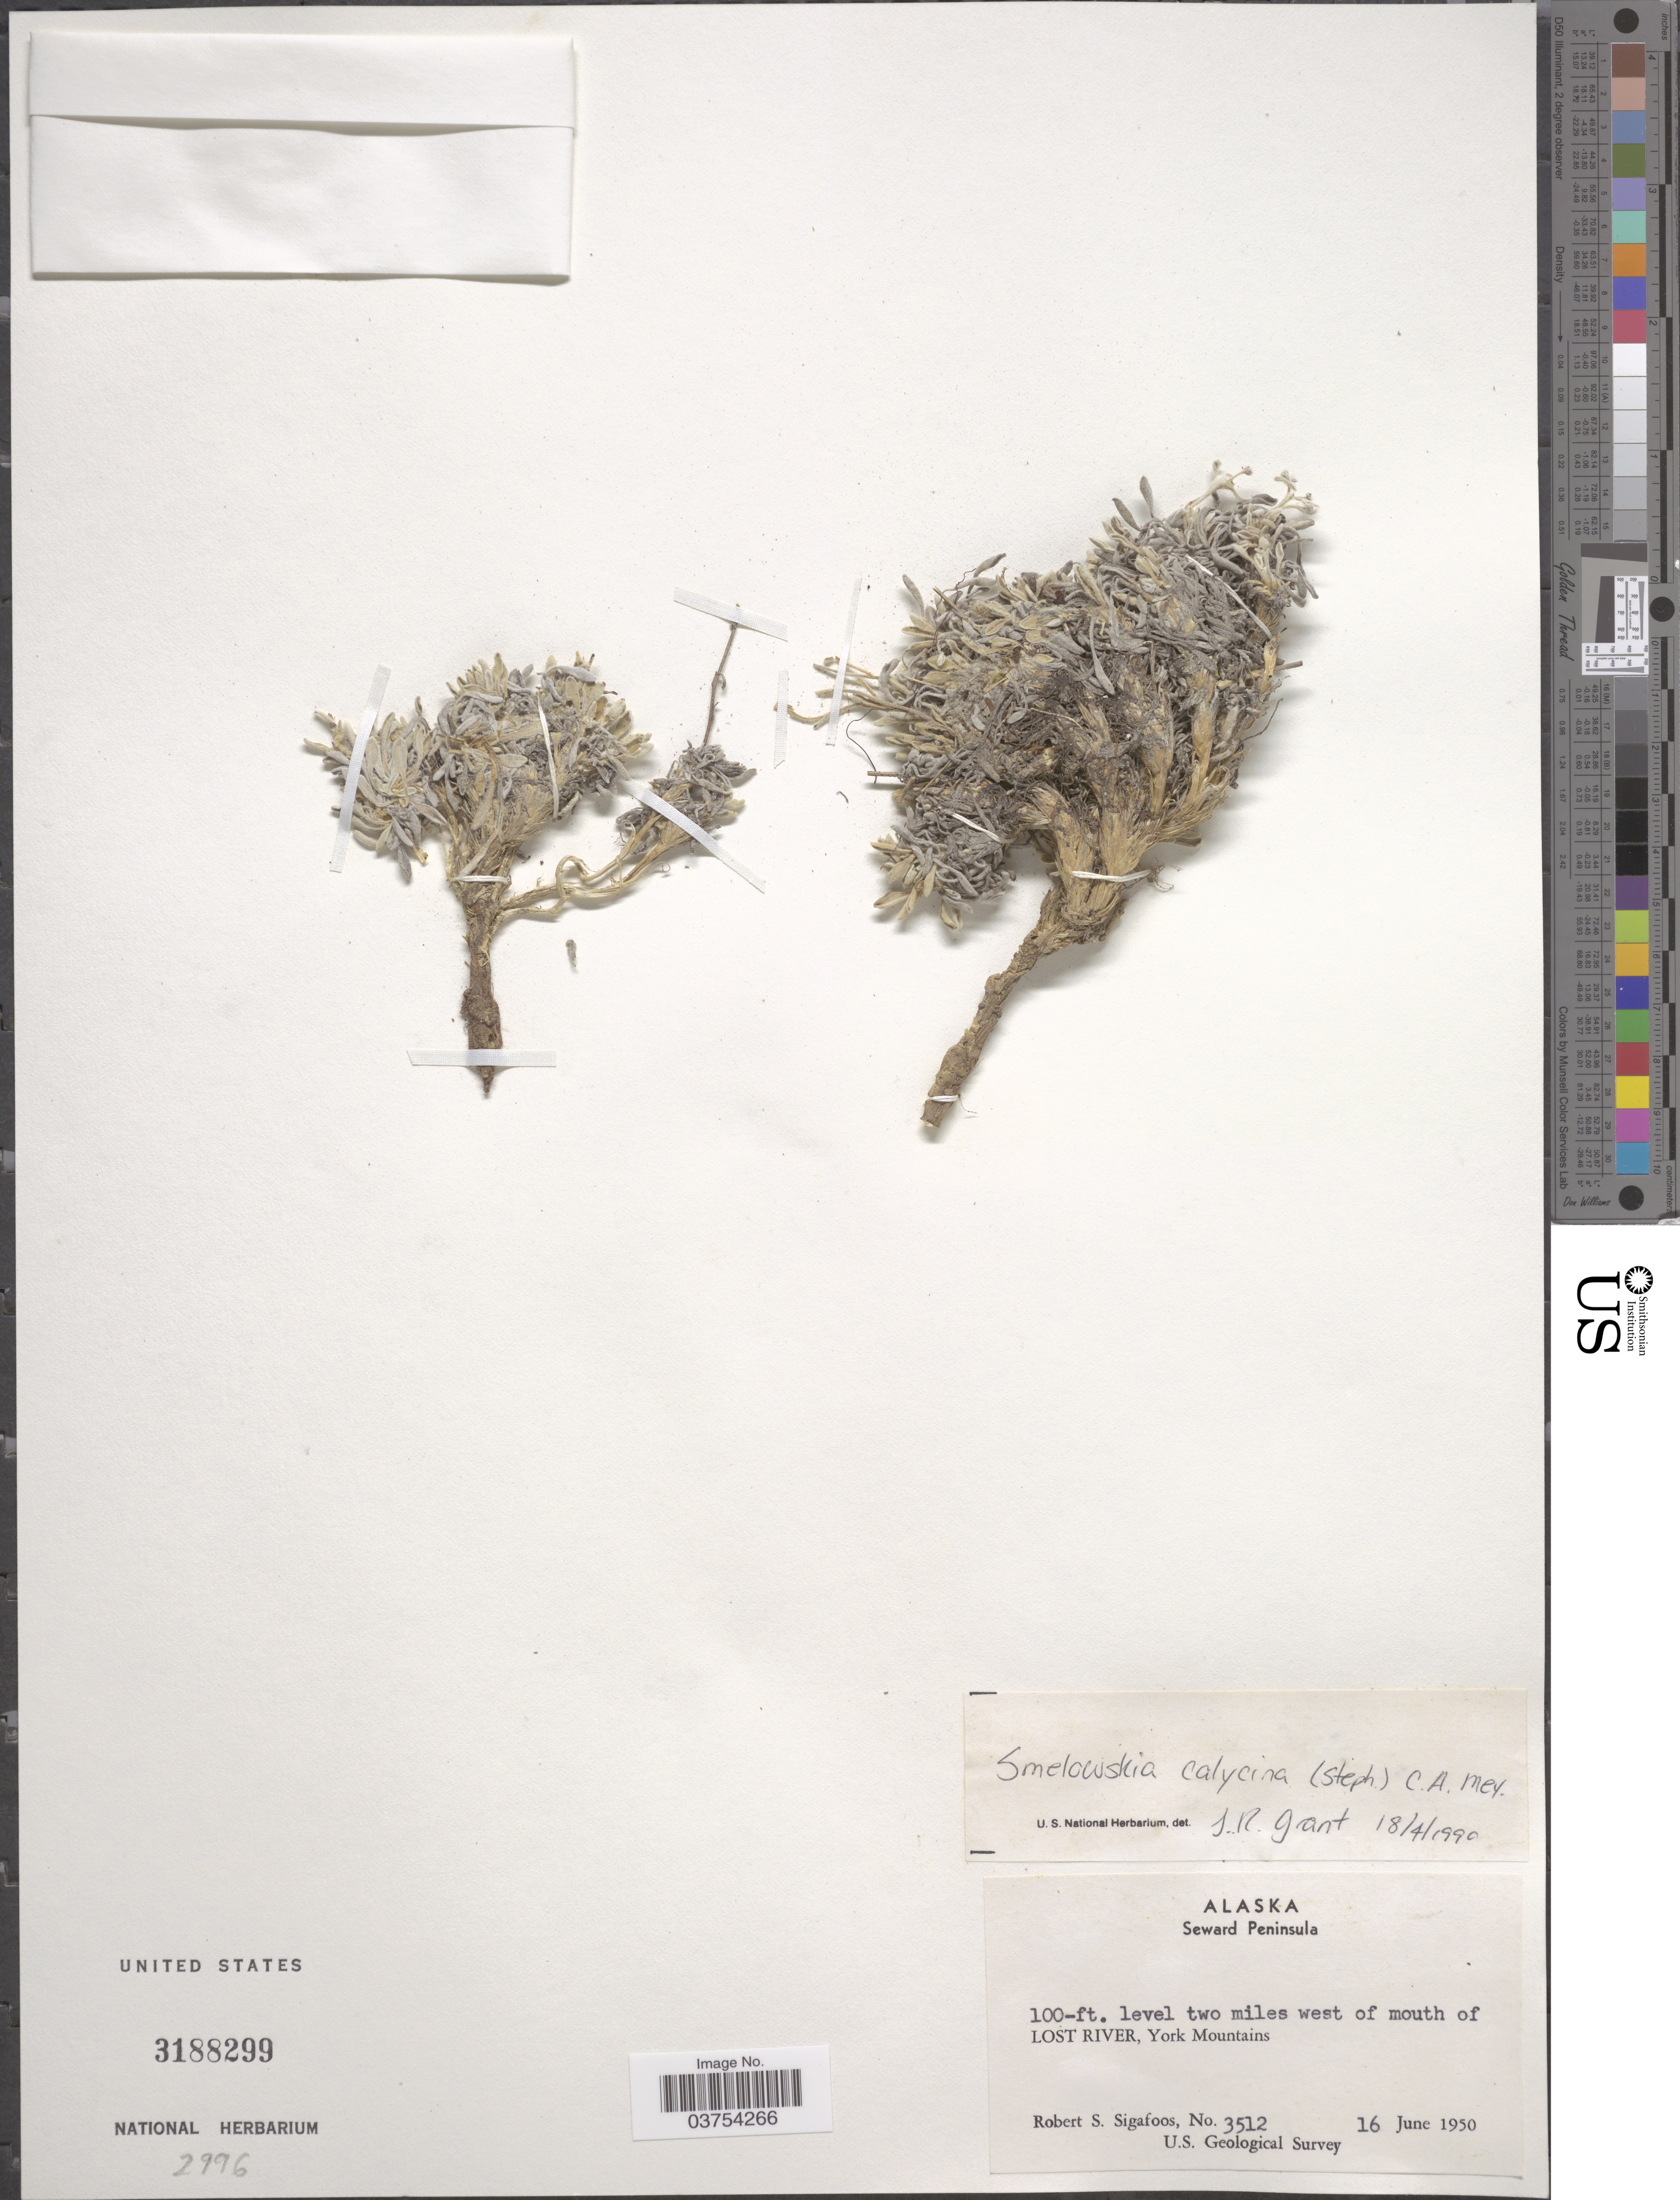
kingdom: Plantae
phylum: Tracheophyta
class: Magnoliopsida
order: Brassicales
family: Brassicaceae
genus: Smelowskia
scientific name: Smelowskia calycina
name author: (Stephan) C.A. Mey.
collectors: R. Sigafoos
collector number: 3512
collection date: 1950-06-16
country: United States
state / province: Alaska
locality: Seward Peninsula. Level two miles west of mouth of Lost River, York Mountains.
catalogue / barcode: US 3188299